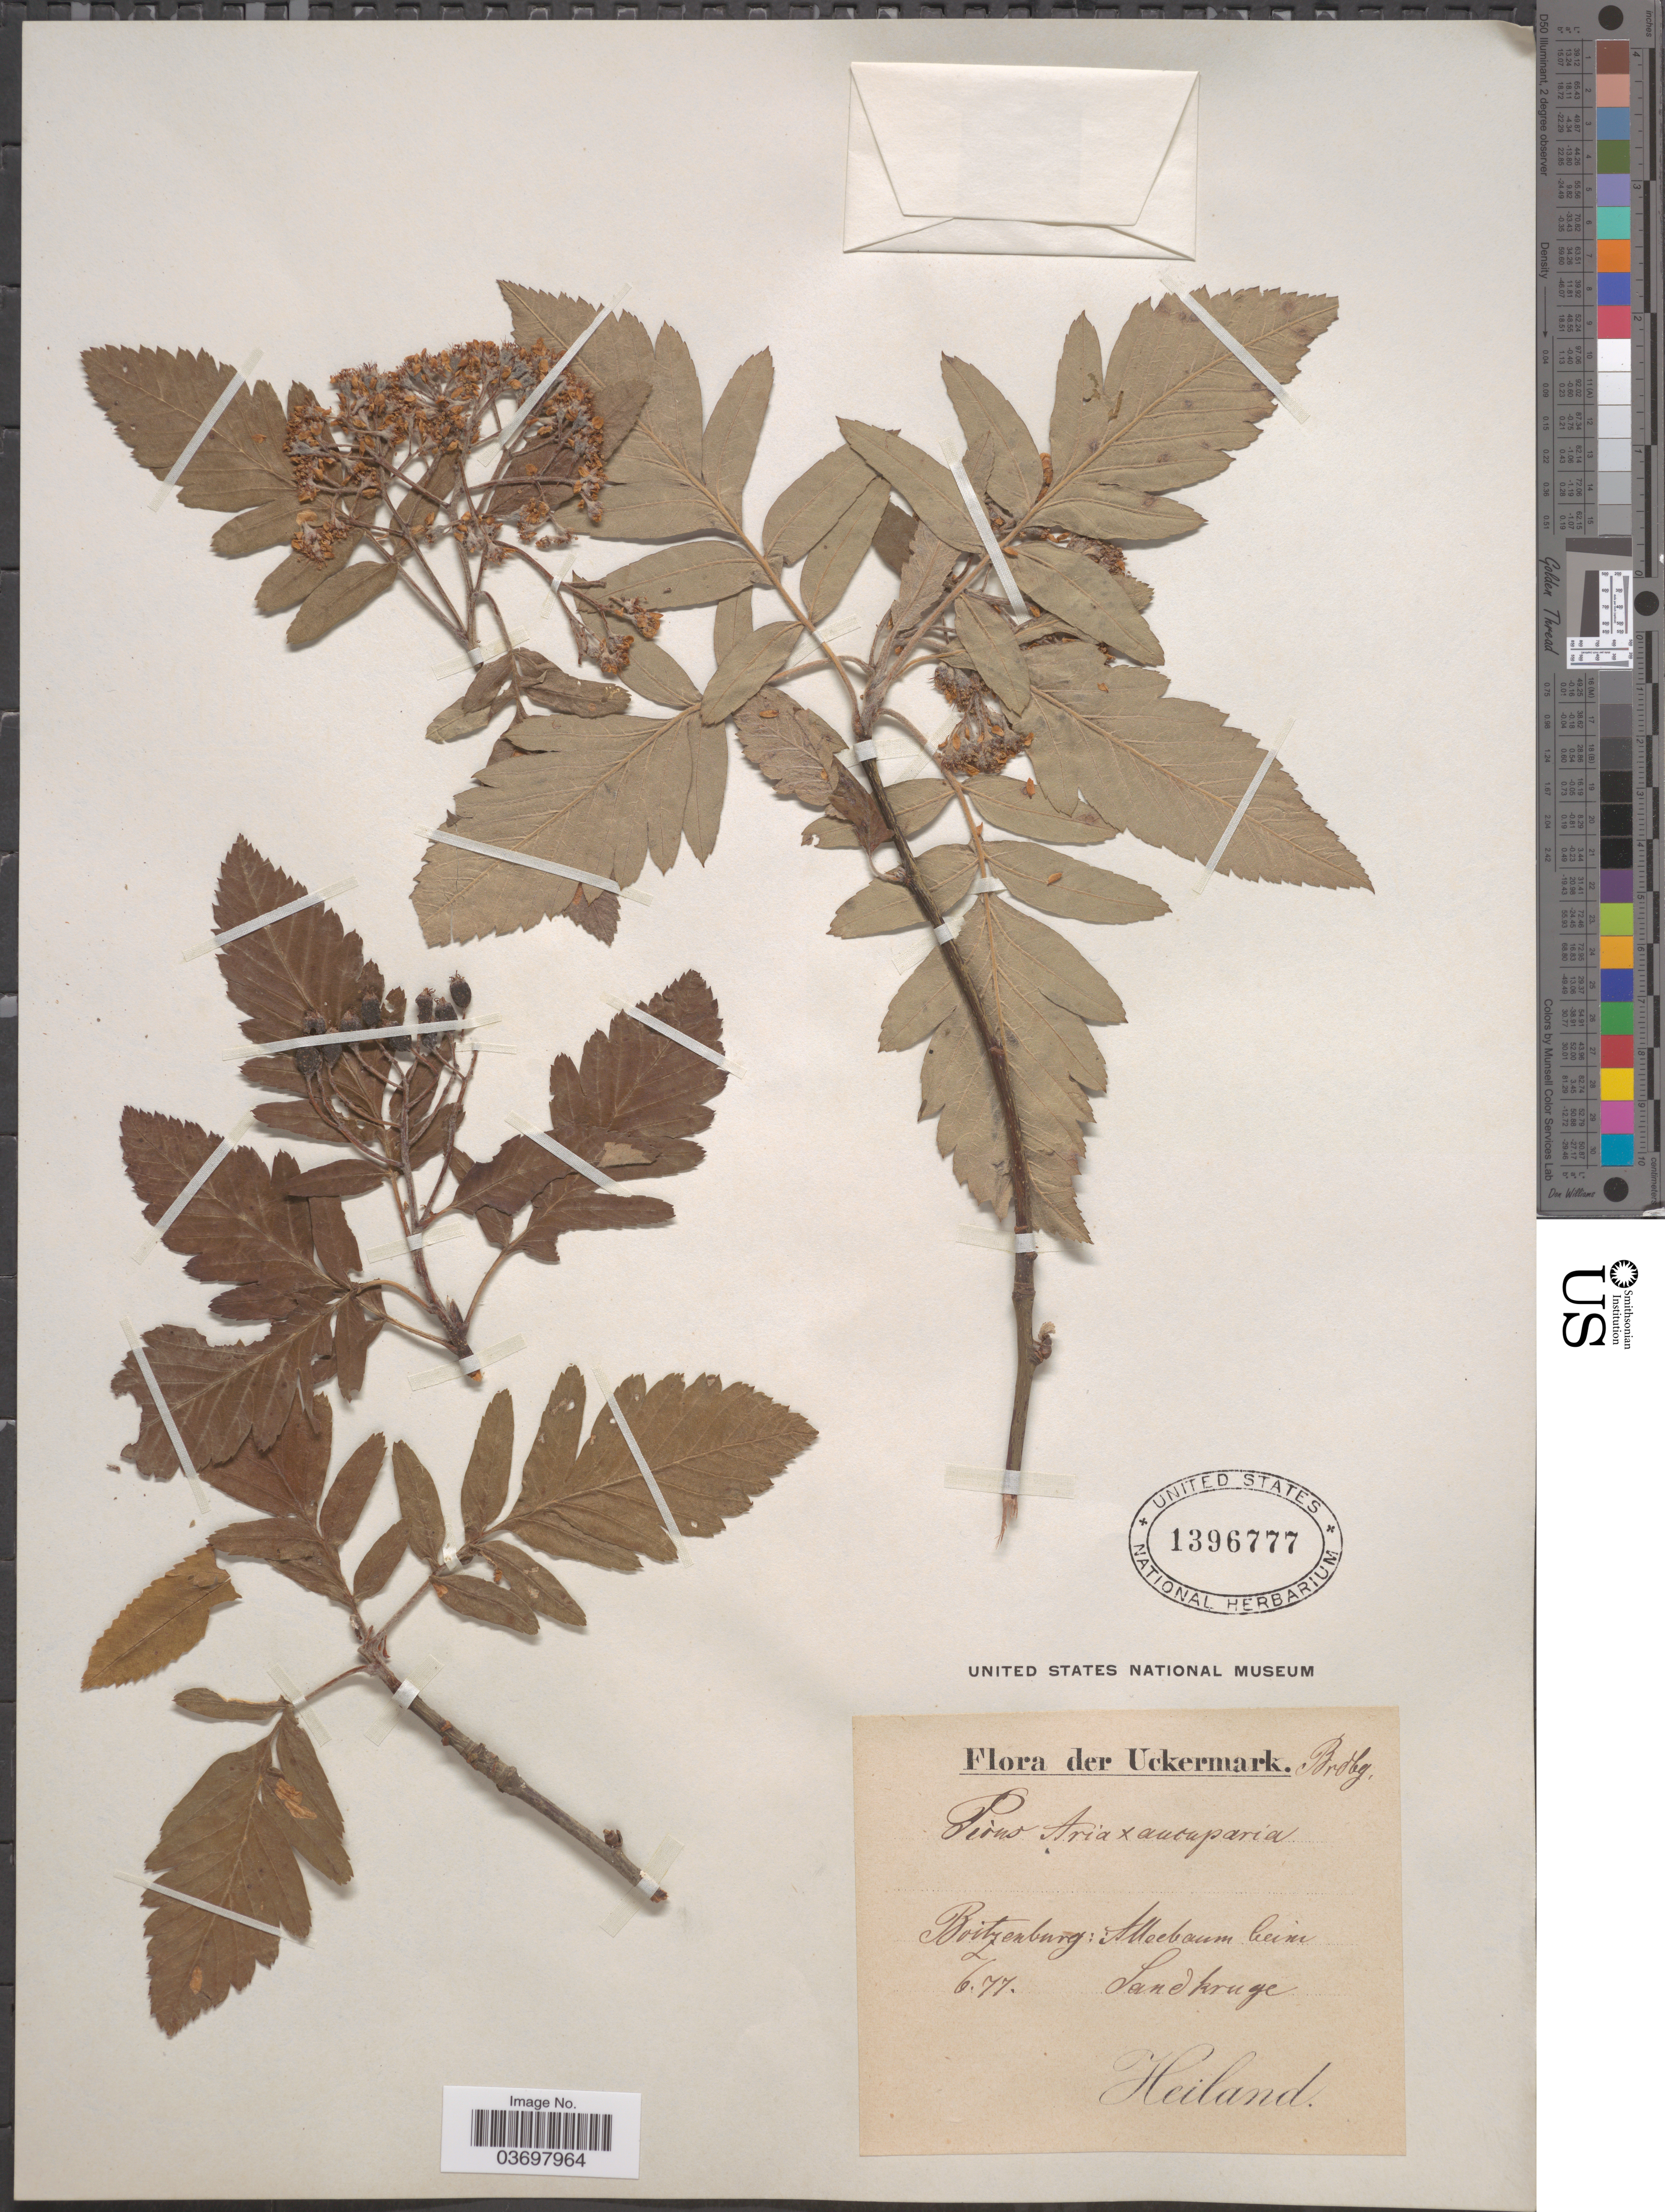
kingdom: Plantae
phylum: Tracheophyta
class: Magnoliopsida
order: Rosales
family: Rosaceae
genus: Sorbus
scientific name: Sorbus aucuparia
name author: L.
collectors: -. Heiland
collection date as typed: Transcribed d/m/y: /6/77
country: Germany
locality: Uckermark. Boitzenburg: Alloebaum [interpreted] beim Sandkruge.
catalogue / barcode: US 1396777